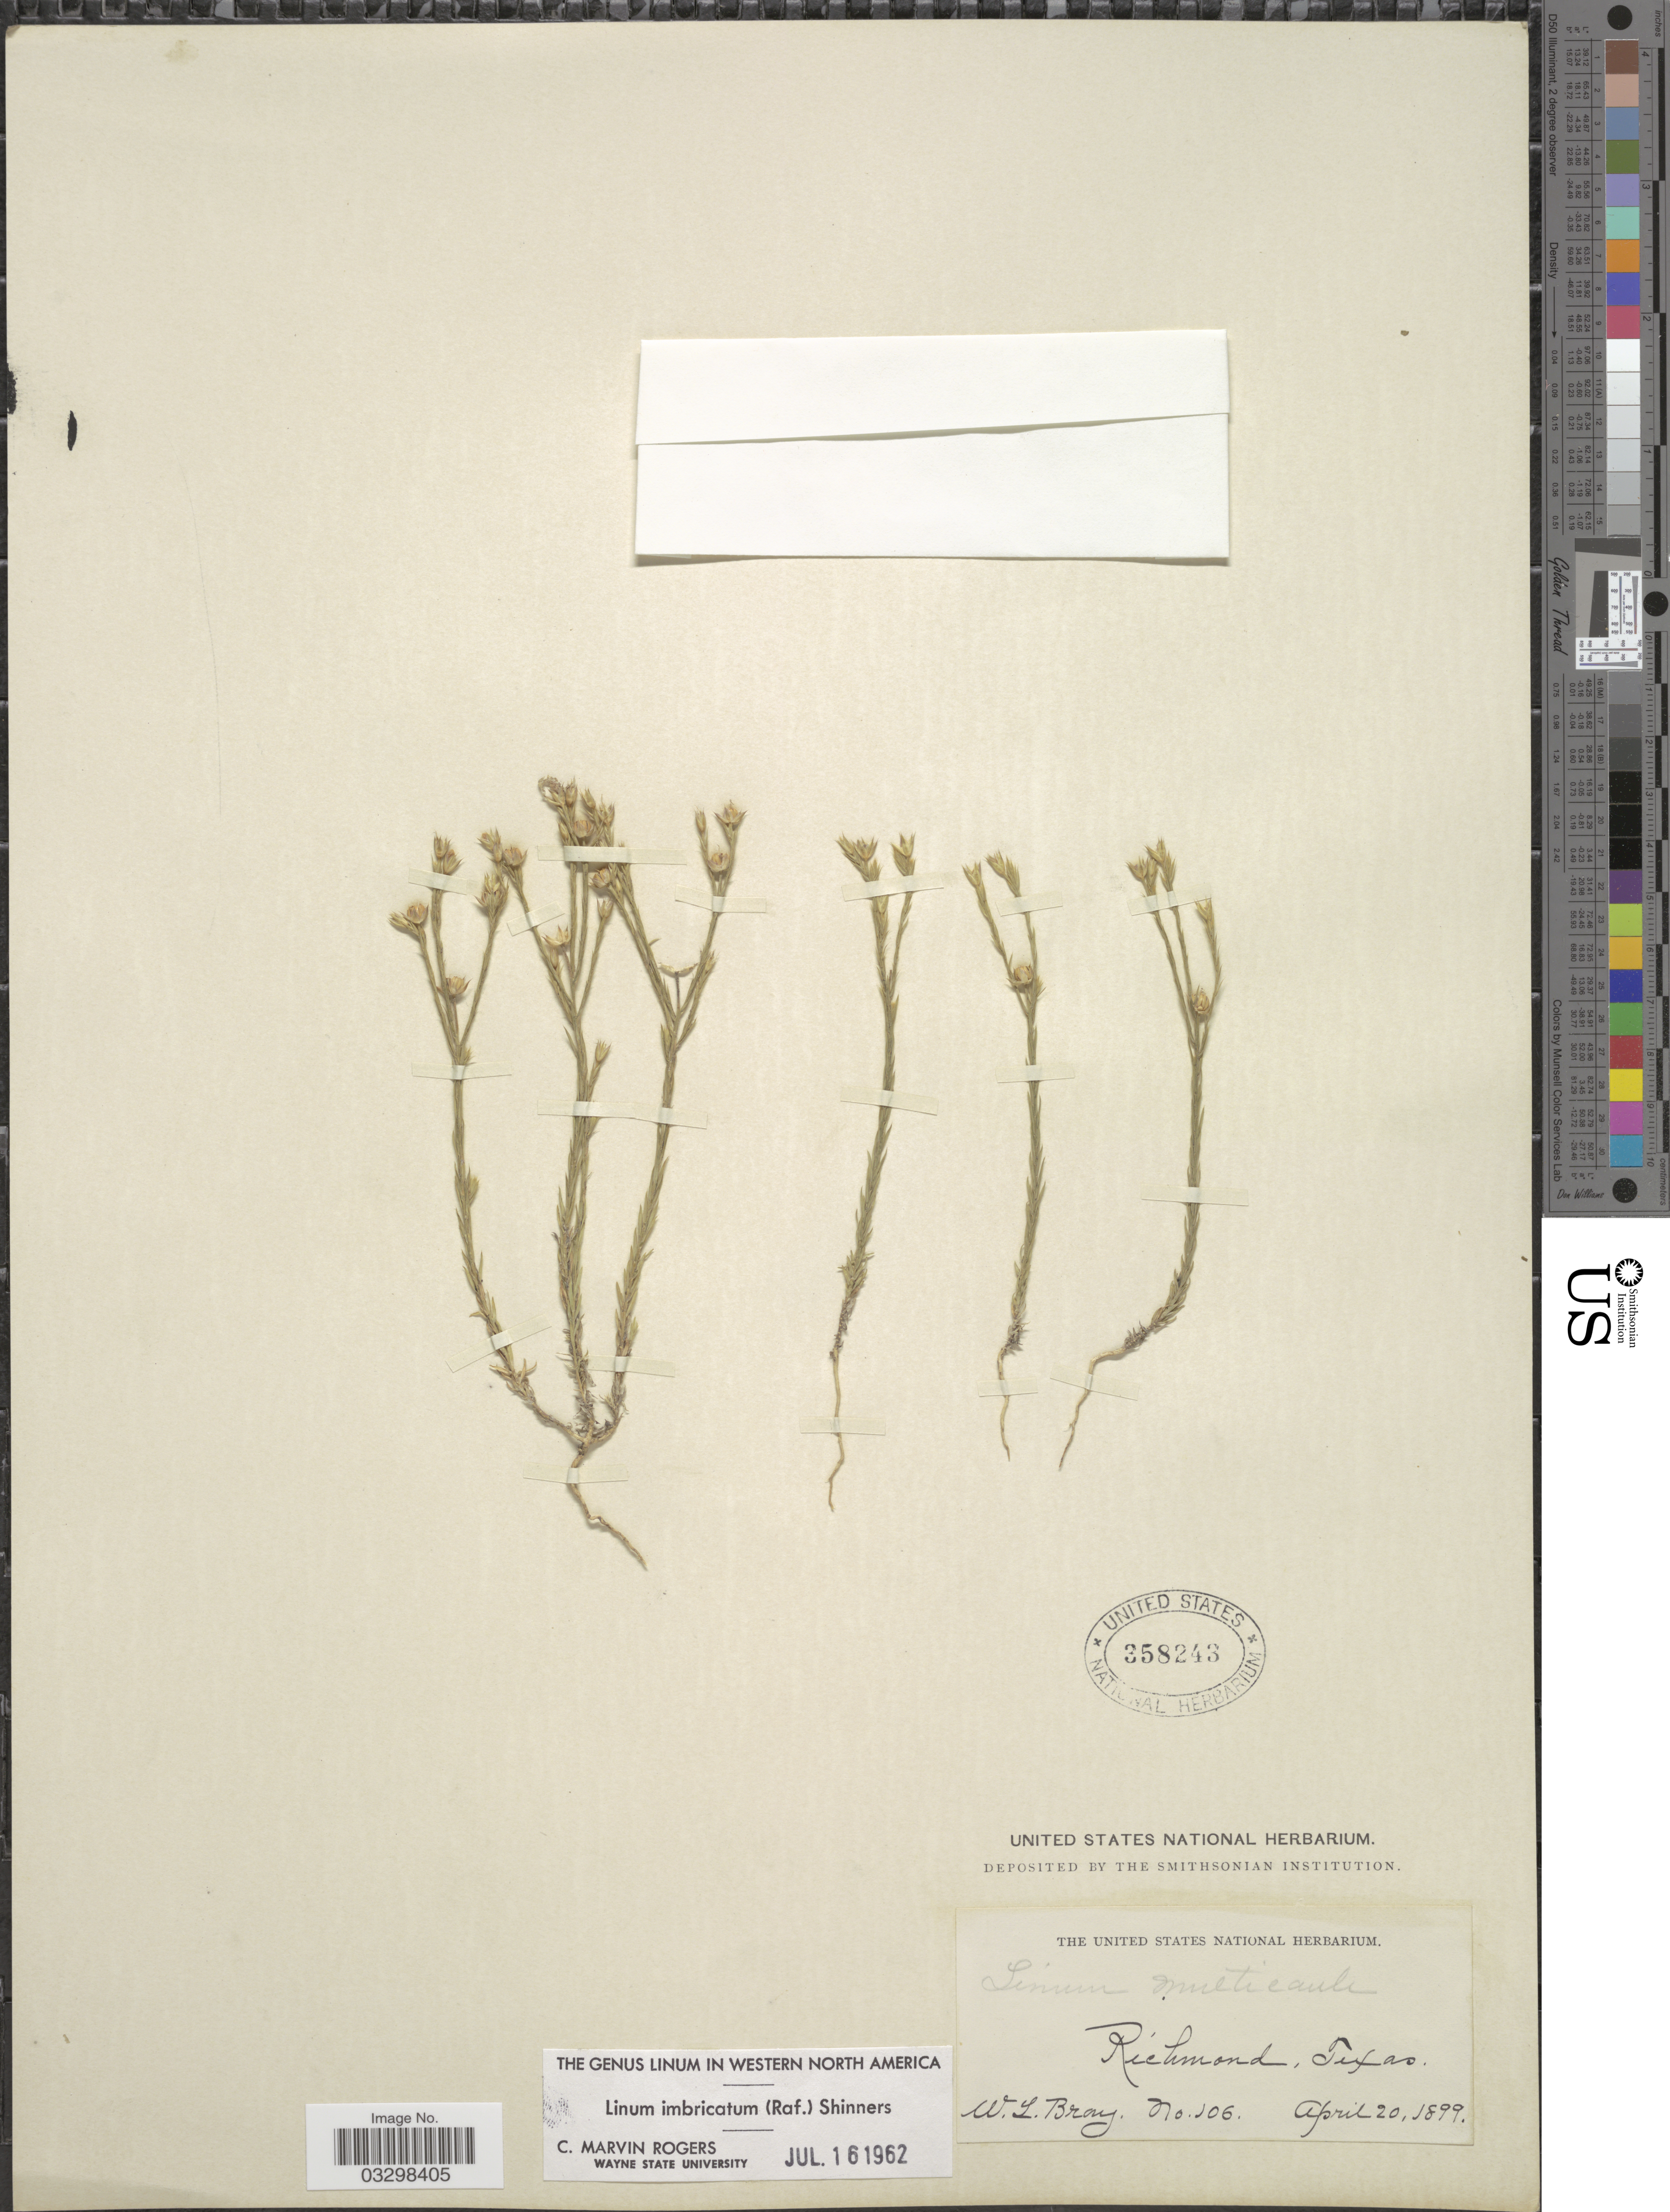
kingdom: Plantae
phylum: Tracheophyta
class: Magnoliopsida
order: Malpighiales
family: Linaceae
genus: Linum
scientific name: Linum imbricatum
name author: (Raf.) Shinners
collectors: W. L. Bray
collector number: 106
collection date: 1899-04-20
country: United States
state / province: Texas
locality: Richmond.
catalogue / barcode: US 358243